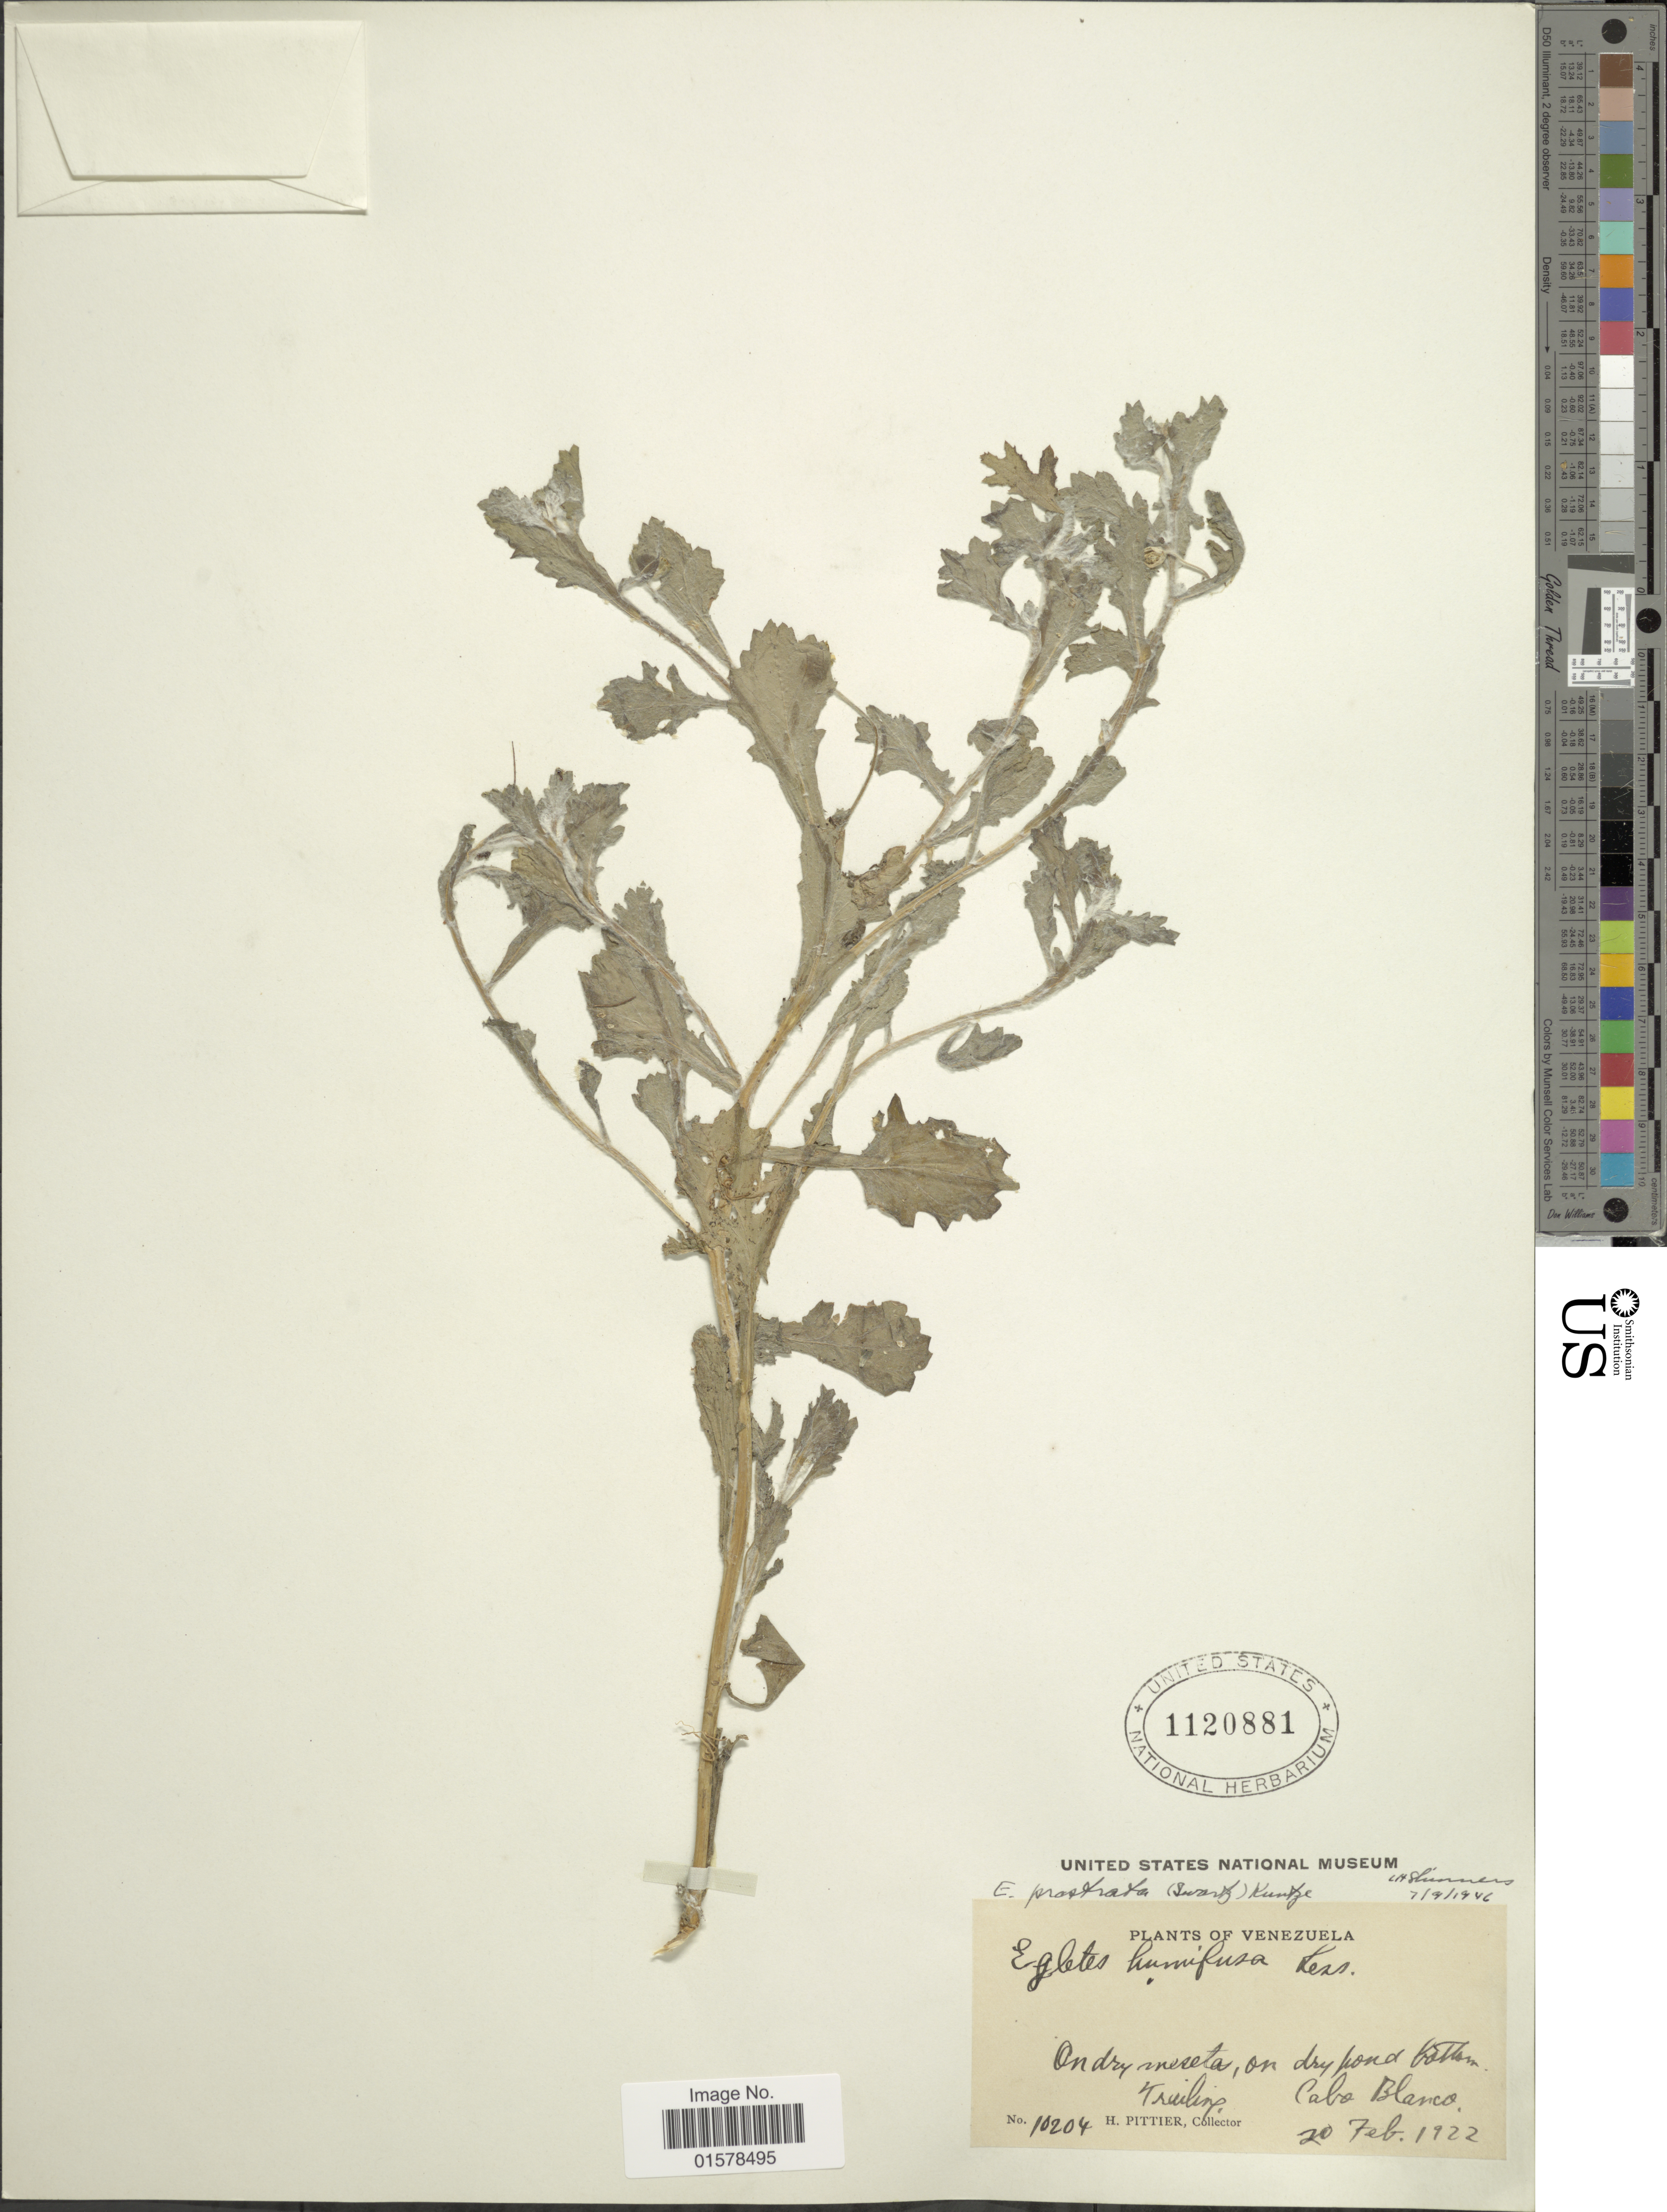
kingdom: Plantae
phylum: Tracheophyta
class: Magnoliopsida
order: Asterales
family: Asteraceae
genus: Egletes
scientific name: Egletes prostrata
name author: (Sw.) Kuntze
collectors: H. F. Pittier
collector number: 10204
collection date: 1922-02-20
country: Venezuela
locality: Oon dry ineseta, on dry pond bottom. Truiling, Cabo Blanco. Venezuela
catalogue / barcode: US 1120881